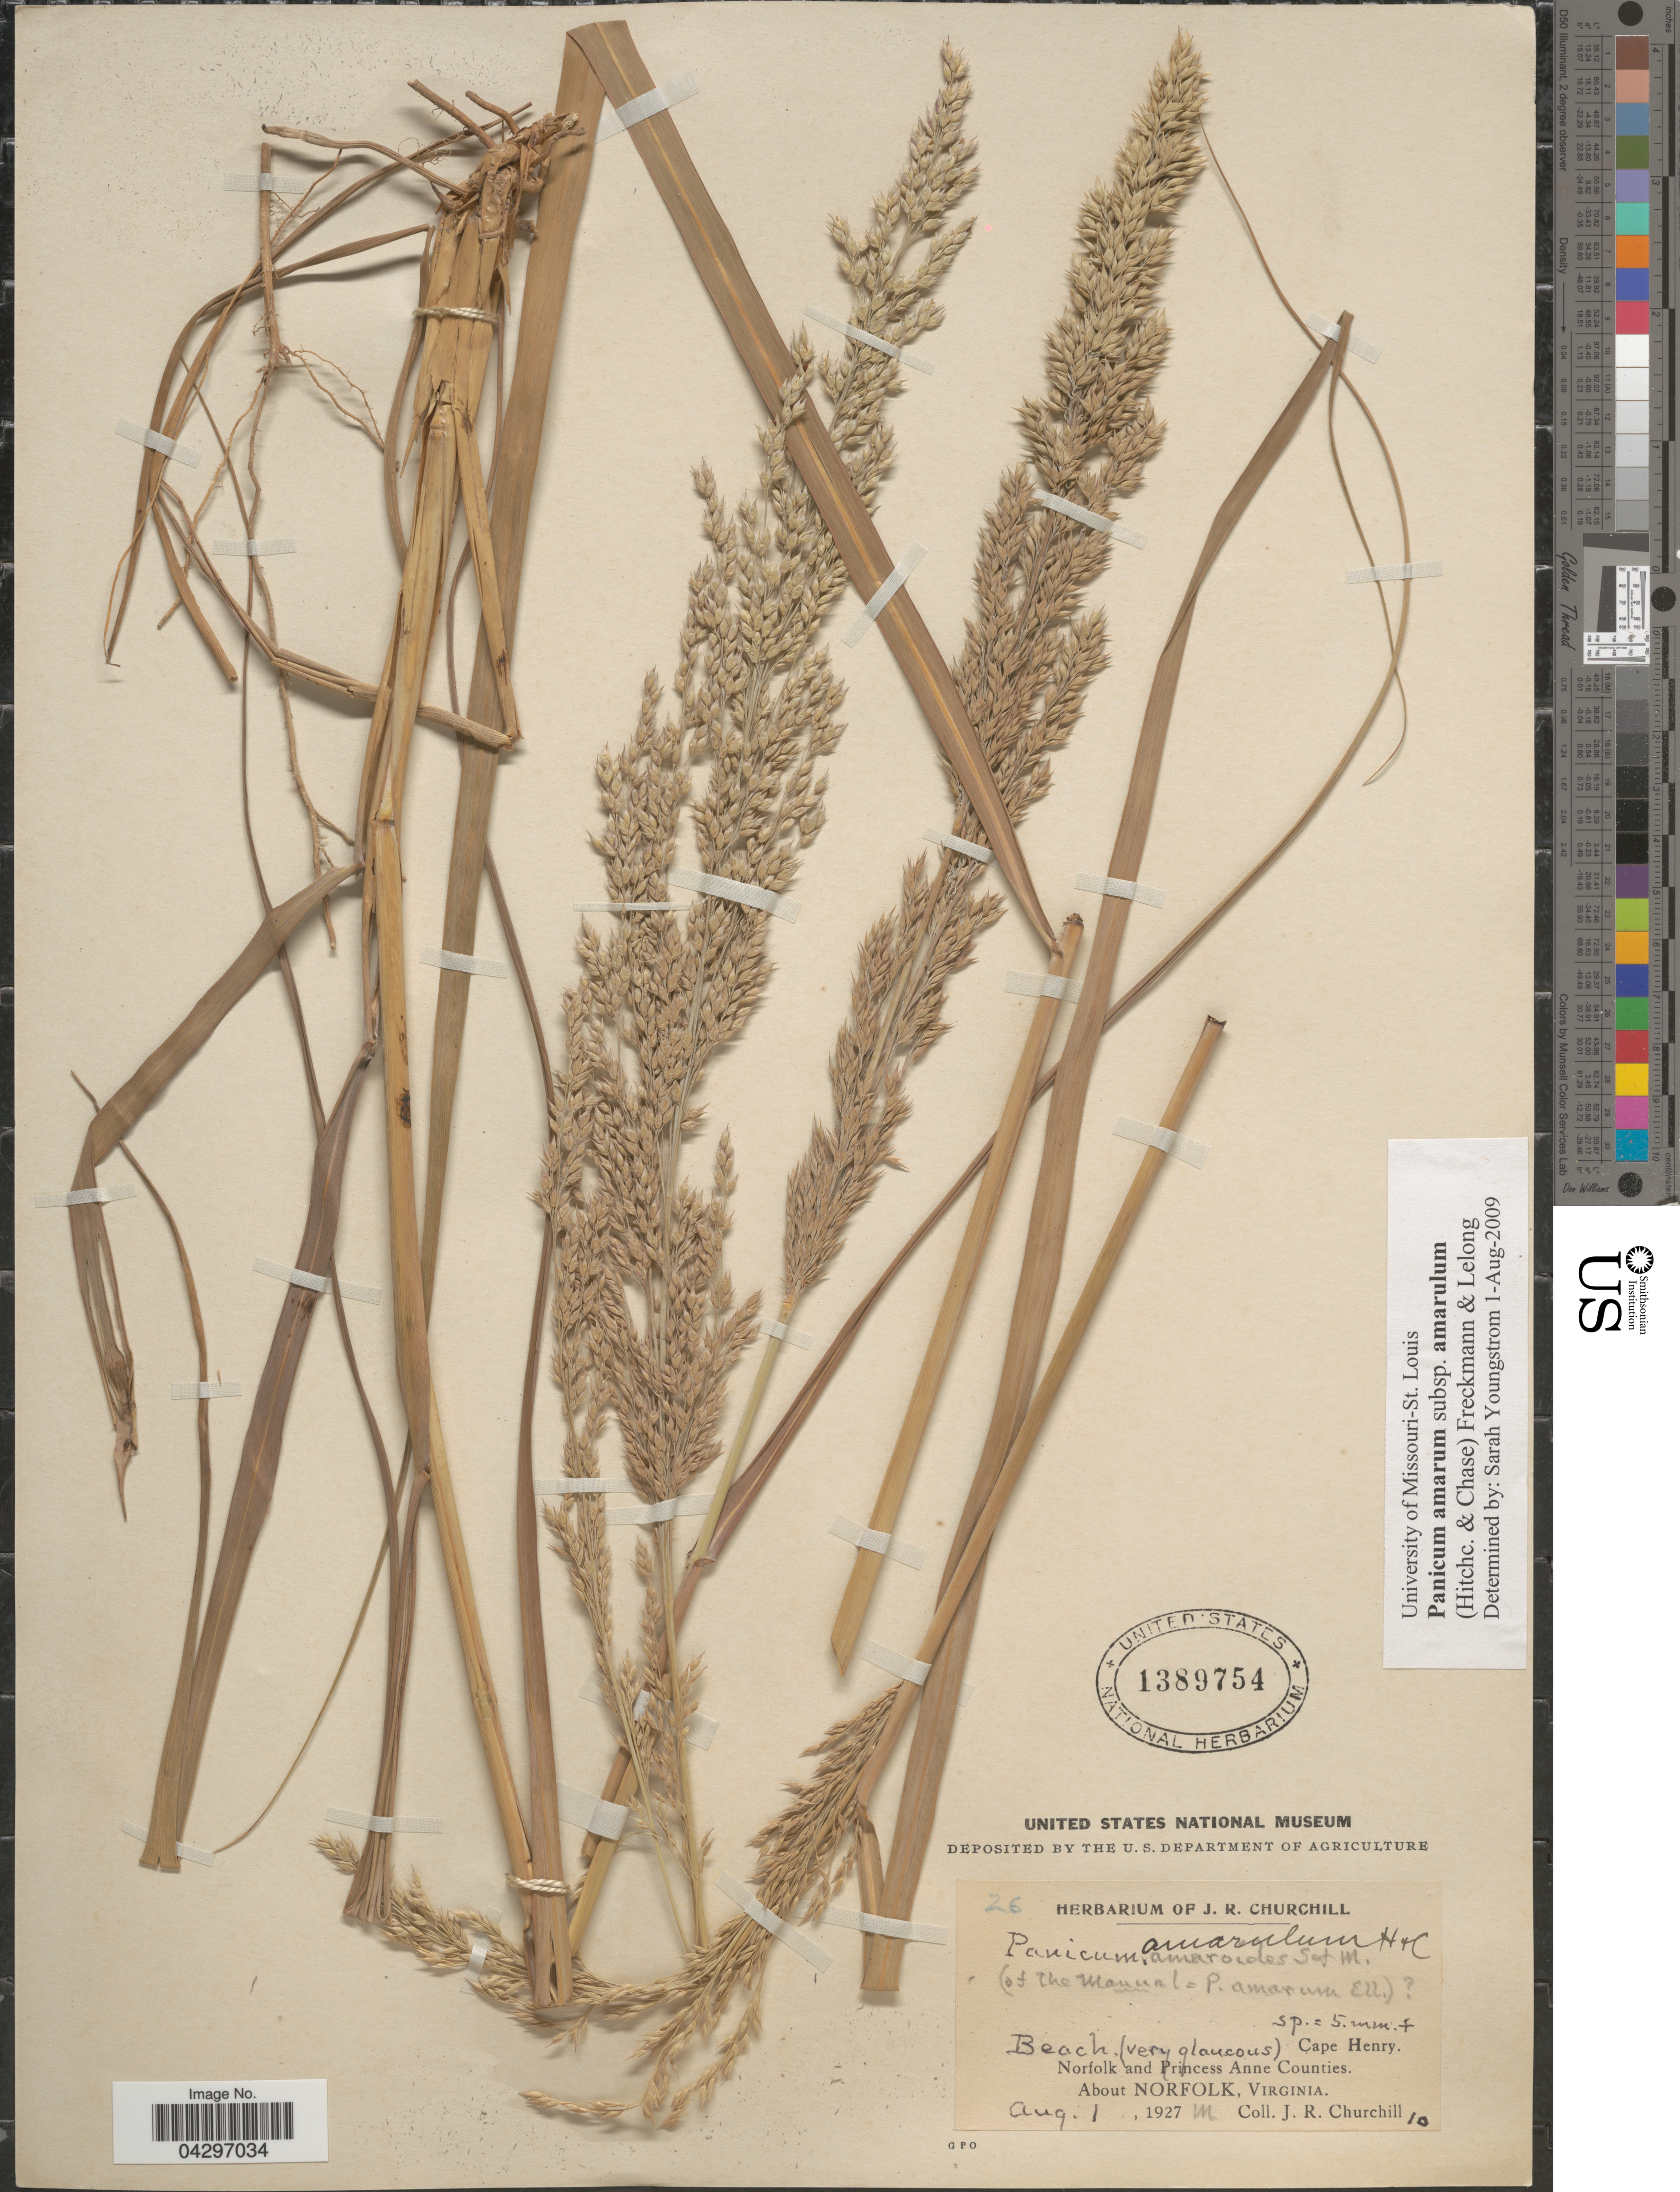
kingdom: Plantae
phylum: Tracheophyta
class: Liliopsida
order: Poales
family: Poaceae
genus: Panicum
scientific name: Panicum amarum var. amarulum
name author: (Hitchc. & Chase) Freckmann & Lelong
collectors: J. Churchill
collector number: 26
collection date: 1927-08-01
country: United States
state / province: Virginia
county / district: City of Virginia Beach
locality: Beach (very glaucous). Cape Henry. Norfolk and Princess Anne Counties. About Norfolk.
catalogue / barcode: US 1389754